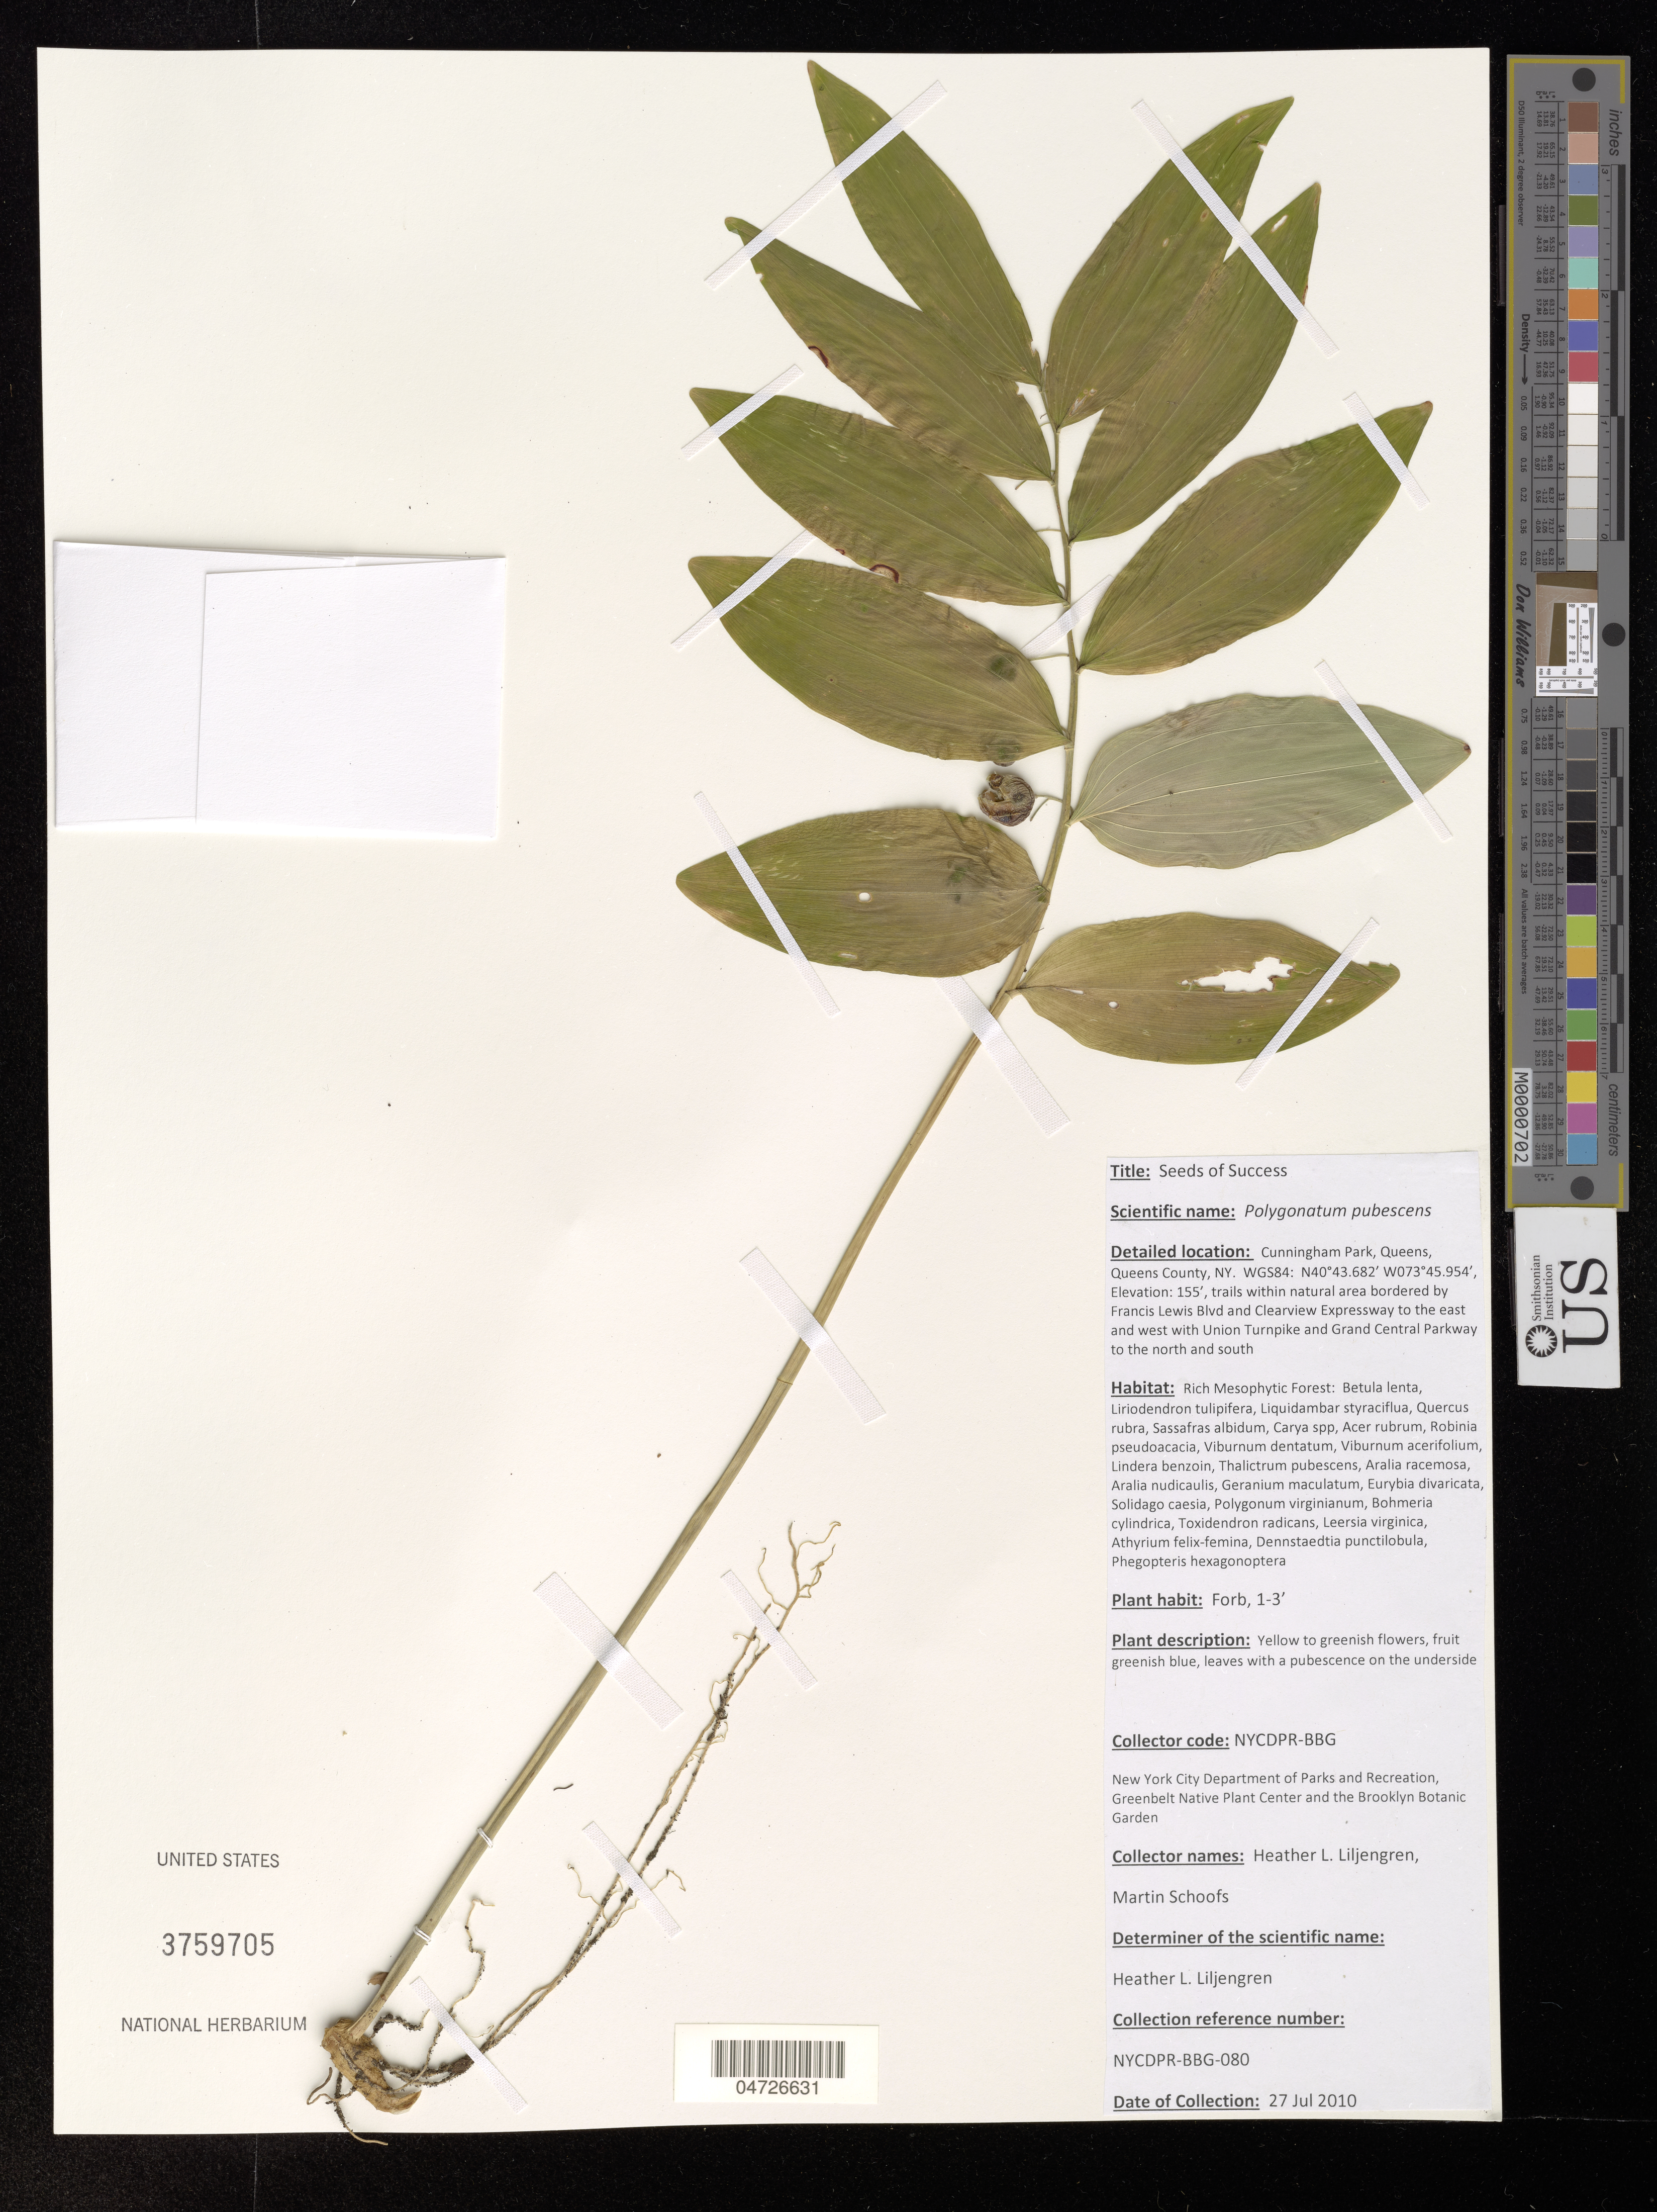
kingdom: Plantae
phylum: Tracheophyta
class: Magnoliopsida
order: Caryophyllales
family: Polygonaceae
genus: Polygonum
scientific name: Polygonum pubescens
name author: Blume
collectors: H. Liljengren & M. Schoofs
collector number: NYCDPR-BBG-080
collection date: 2010-07-27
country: United States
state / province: New York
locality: Cunningham Park, Queens, Queens County. Trails within natural area bordered by Francis Lewis Blvd and Clearview Expressway to the east and west with Union Turnpike and Grand Central Parkway to the north and south.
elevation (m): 47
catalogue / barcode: US 3759705